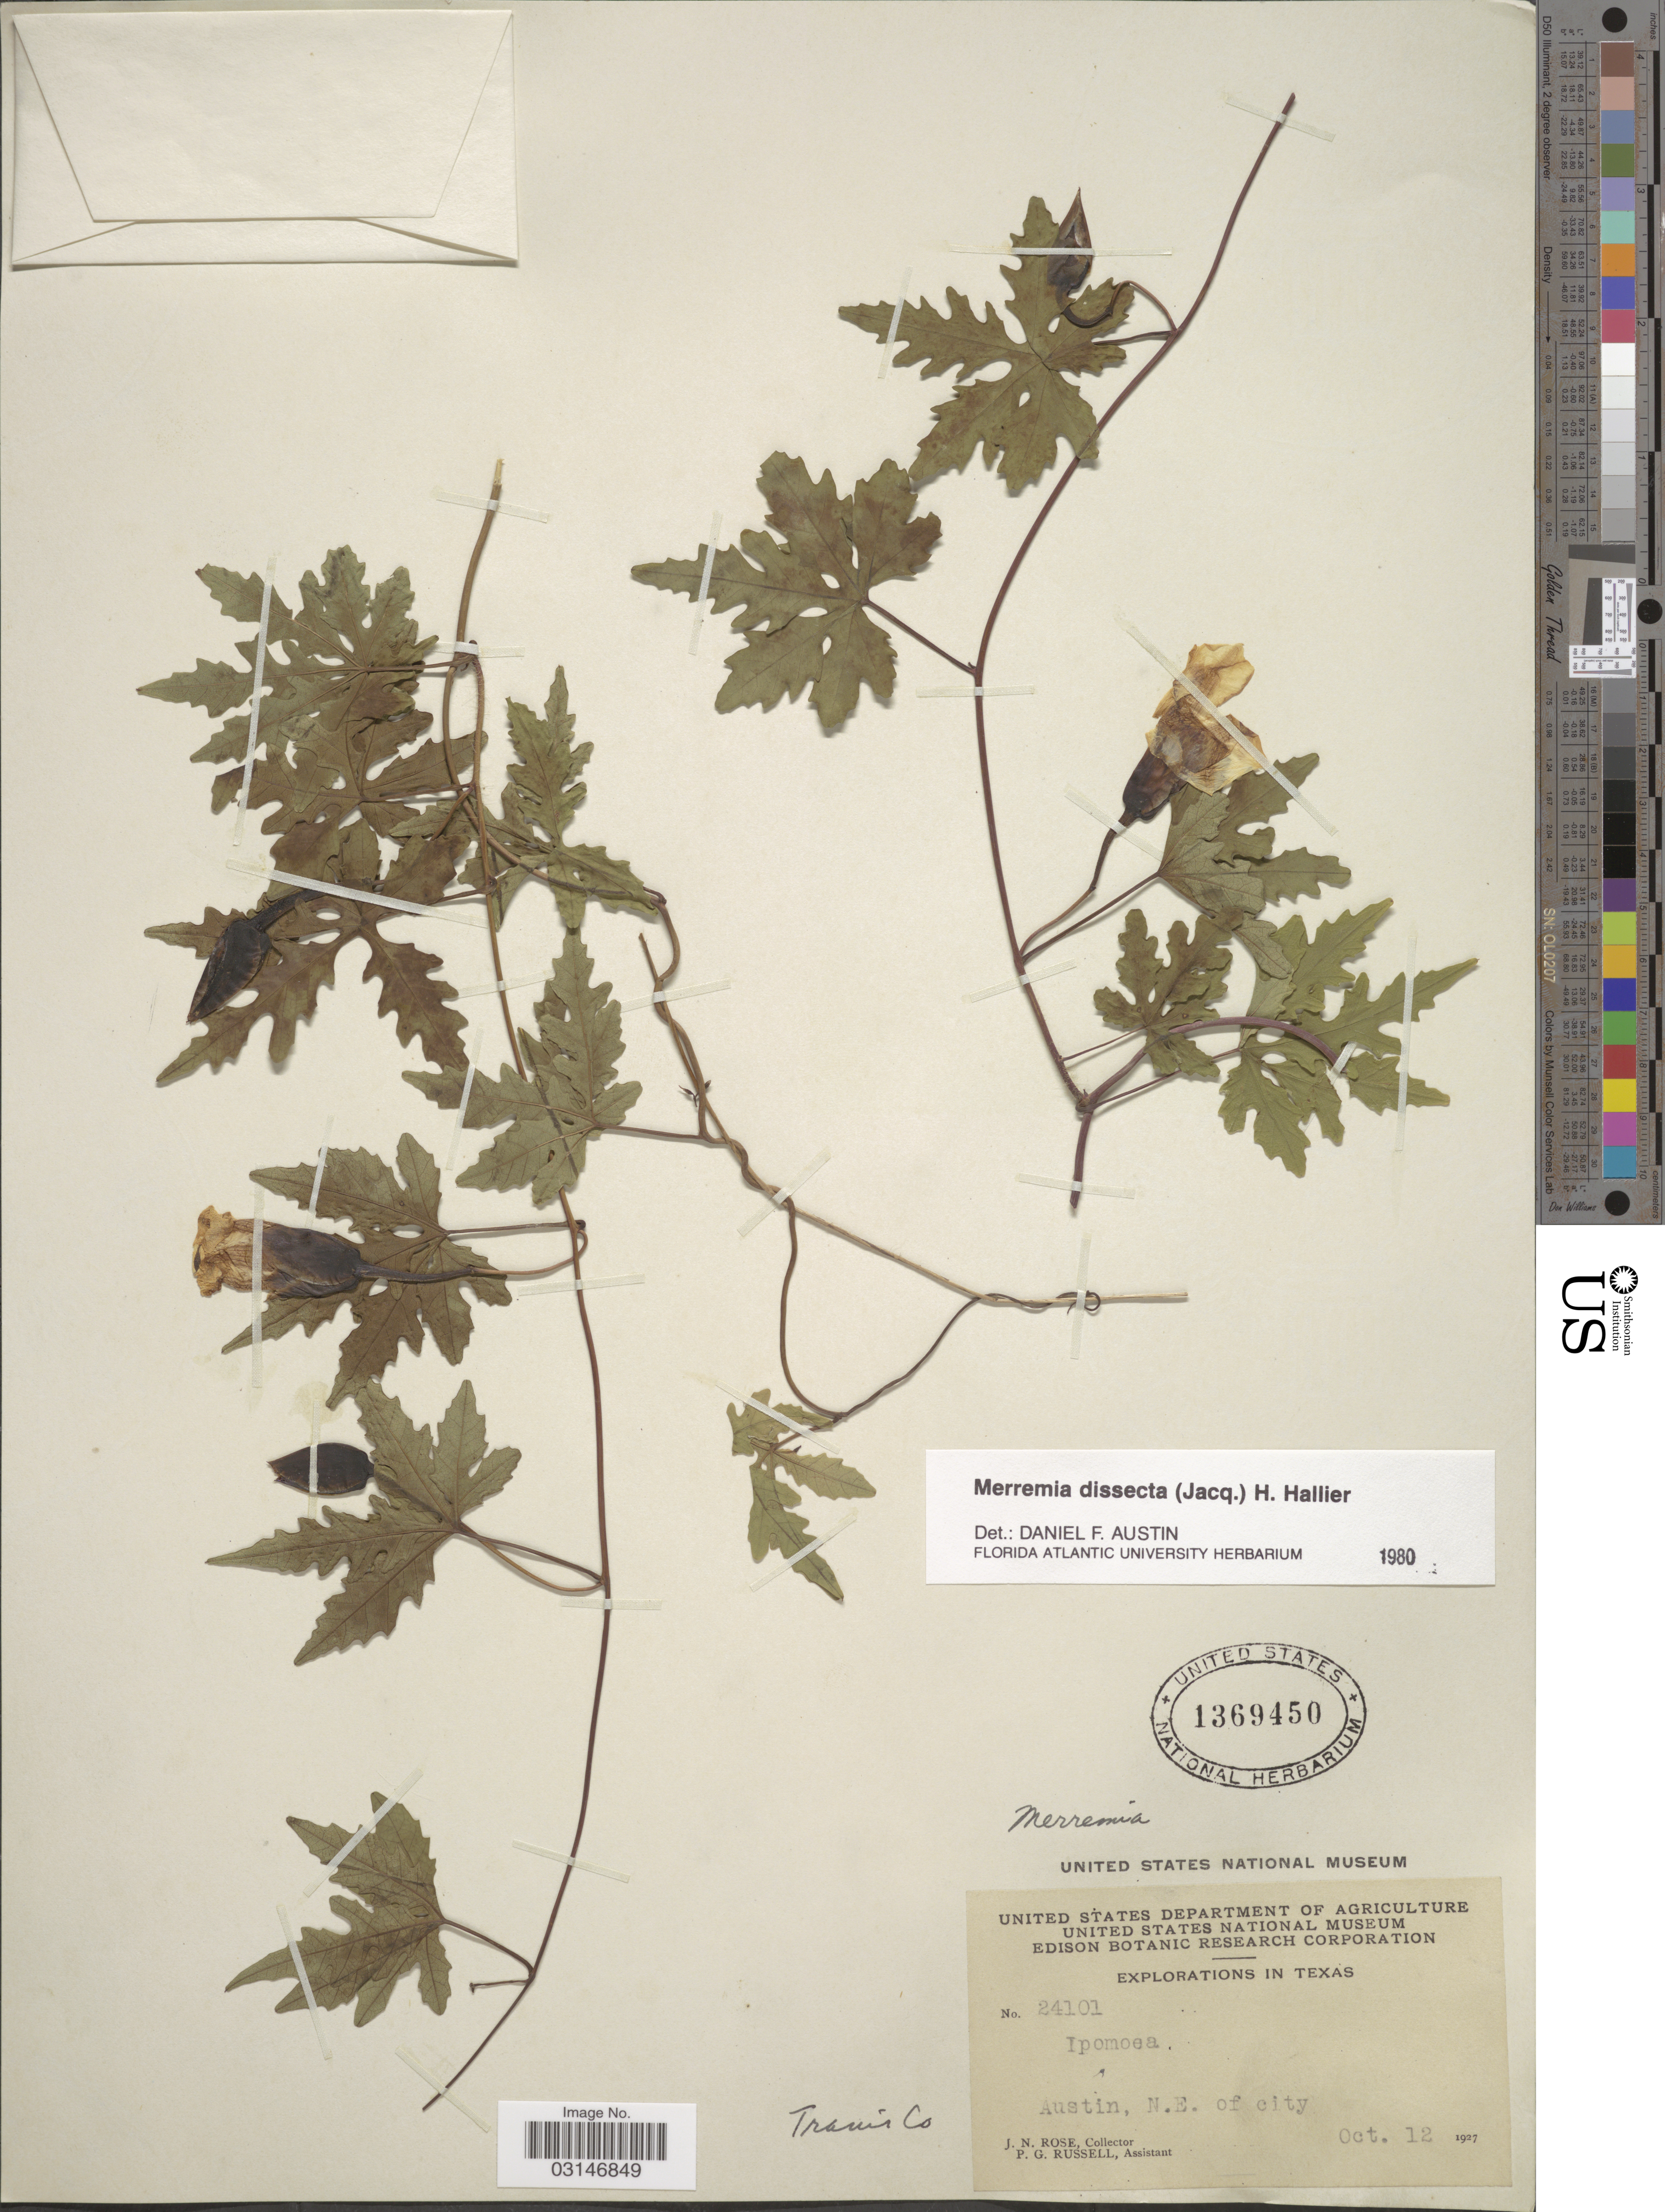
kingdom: Plantae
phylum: Tracheophyta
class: Magnoliopsida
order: Solanales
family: Convolvulaceae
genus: Distimake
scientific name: Distimake dissectus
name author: (Jacq.) A. R. Simões & Staples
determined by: Strong, Mark T., (BOT), Smithsonian Institution - National Museum of Natural History (UNITED STATES)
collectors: J. N. Rose & P. G. Russell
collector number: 24101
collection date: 1927-10-12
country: United States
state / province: Texas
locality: Austin, N.E. of city.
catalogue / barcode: US 1369450